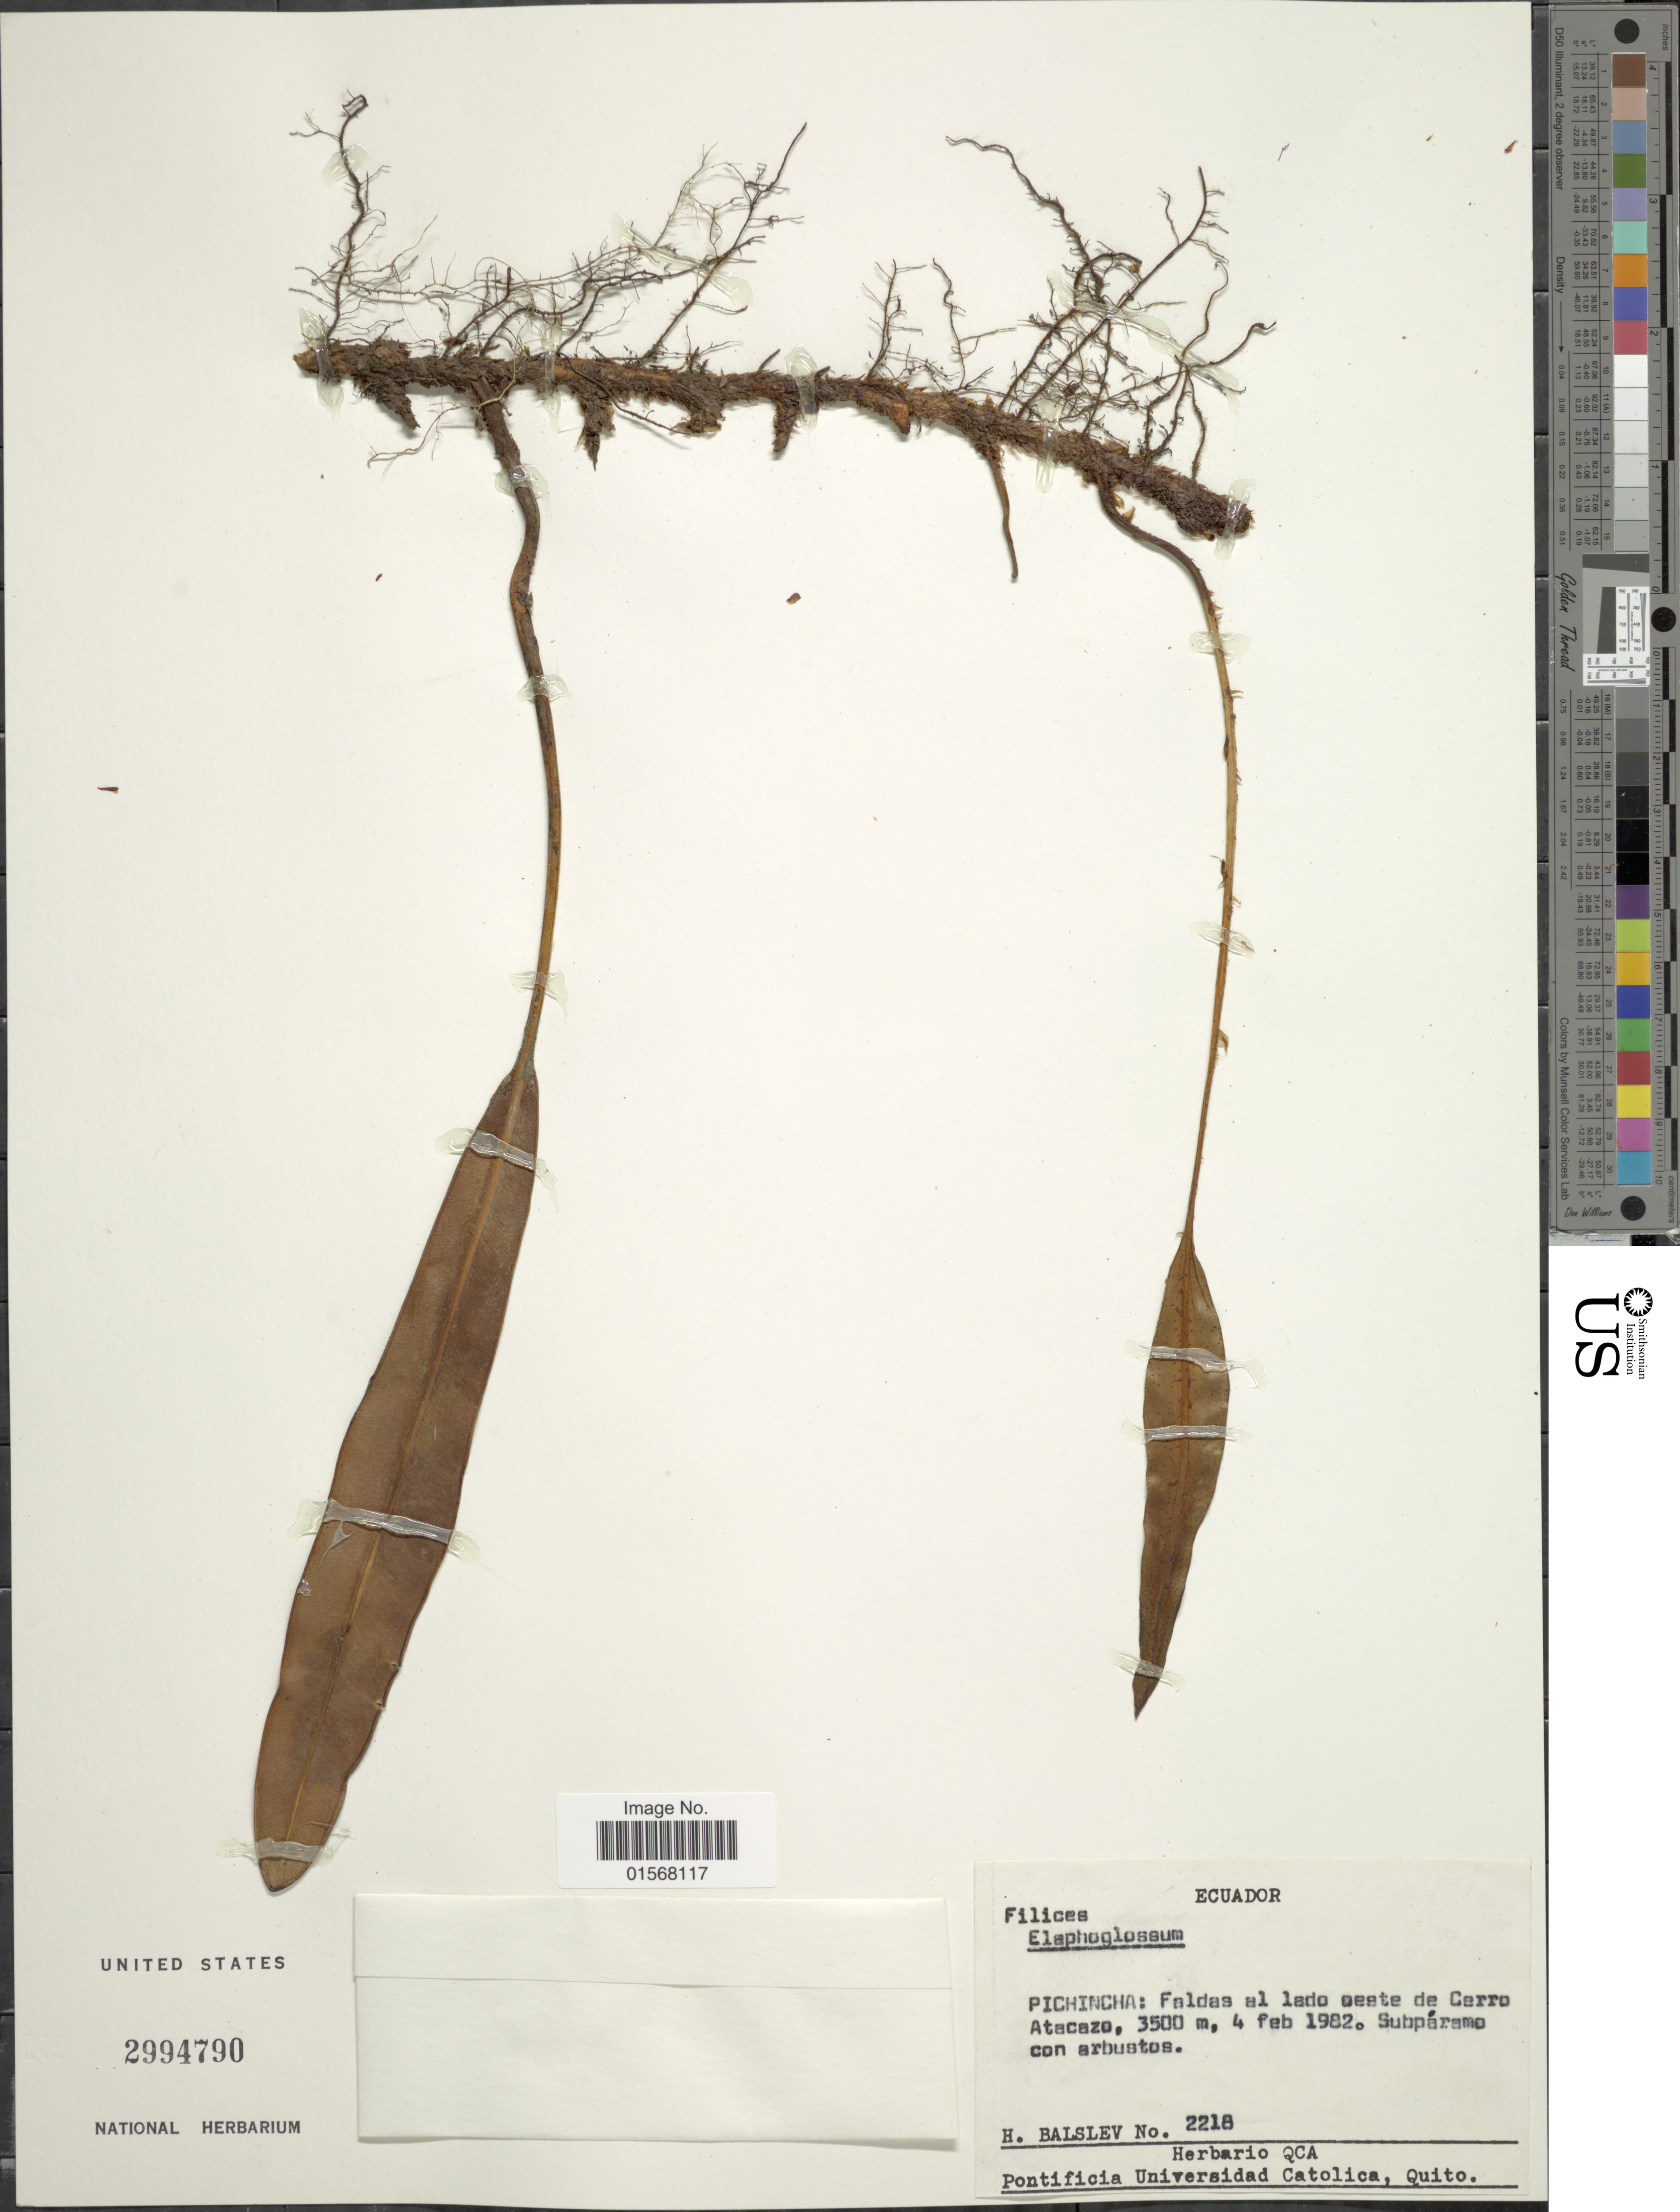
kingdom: Plantae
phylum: Tracheophyta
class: Polypodiopsida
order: Polypodiales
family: Dryopteridaceae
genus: Elaphoglossum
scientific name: Elaphoglossum sp.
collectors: H. Balslev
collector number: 2218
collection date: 1982-02-04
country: Ecuador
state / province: Pichincha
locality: Pichincha: Faldas al lado oeste de Cerro Atacazo, subparamo con arbustos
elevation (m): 3500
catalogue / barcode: US 2994790